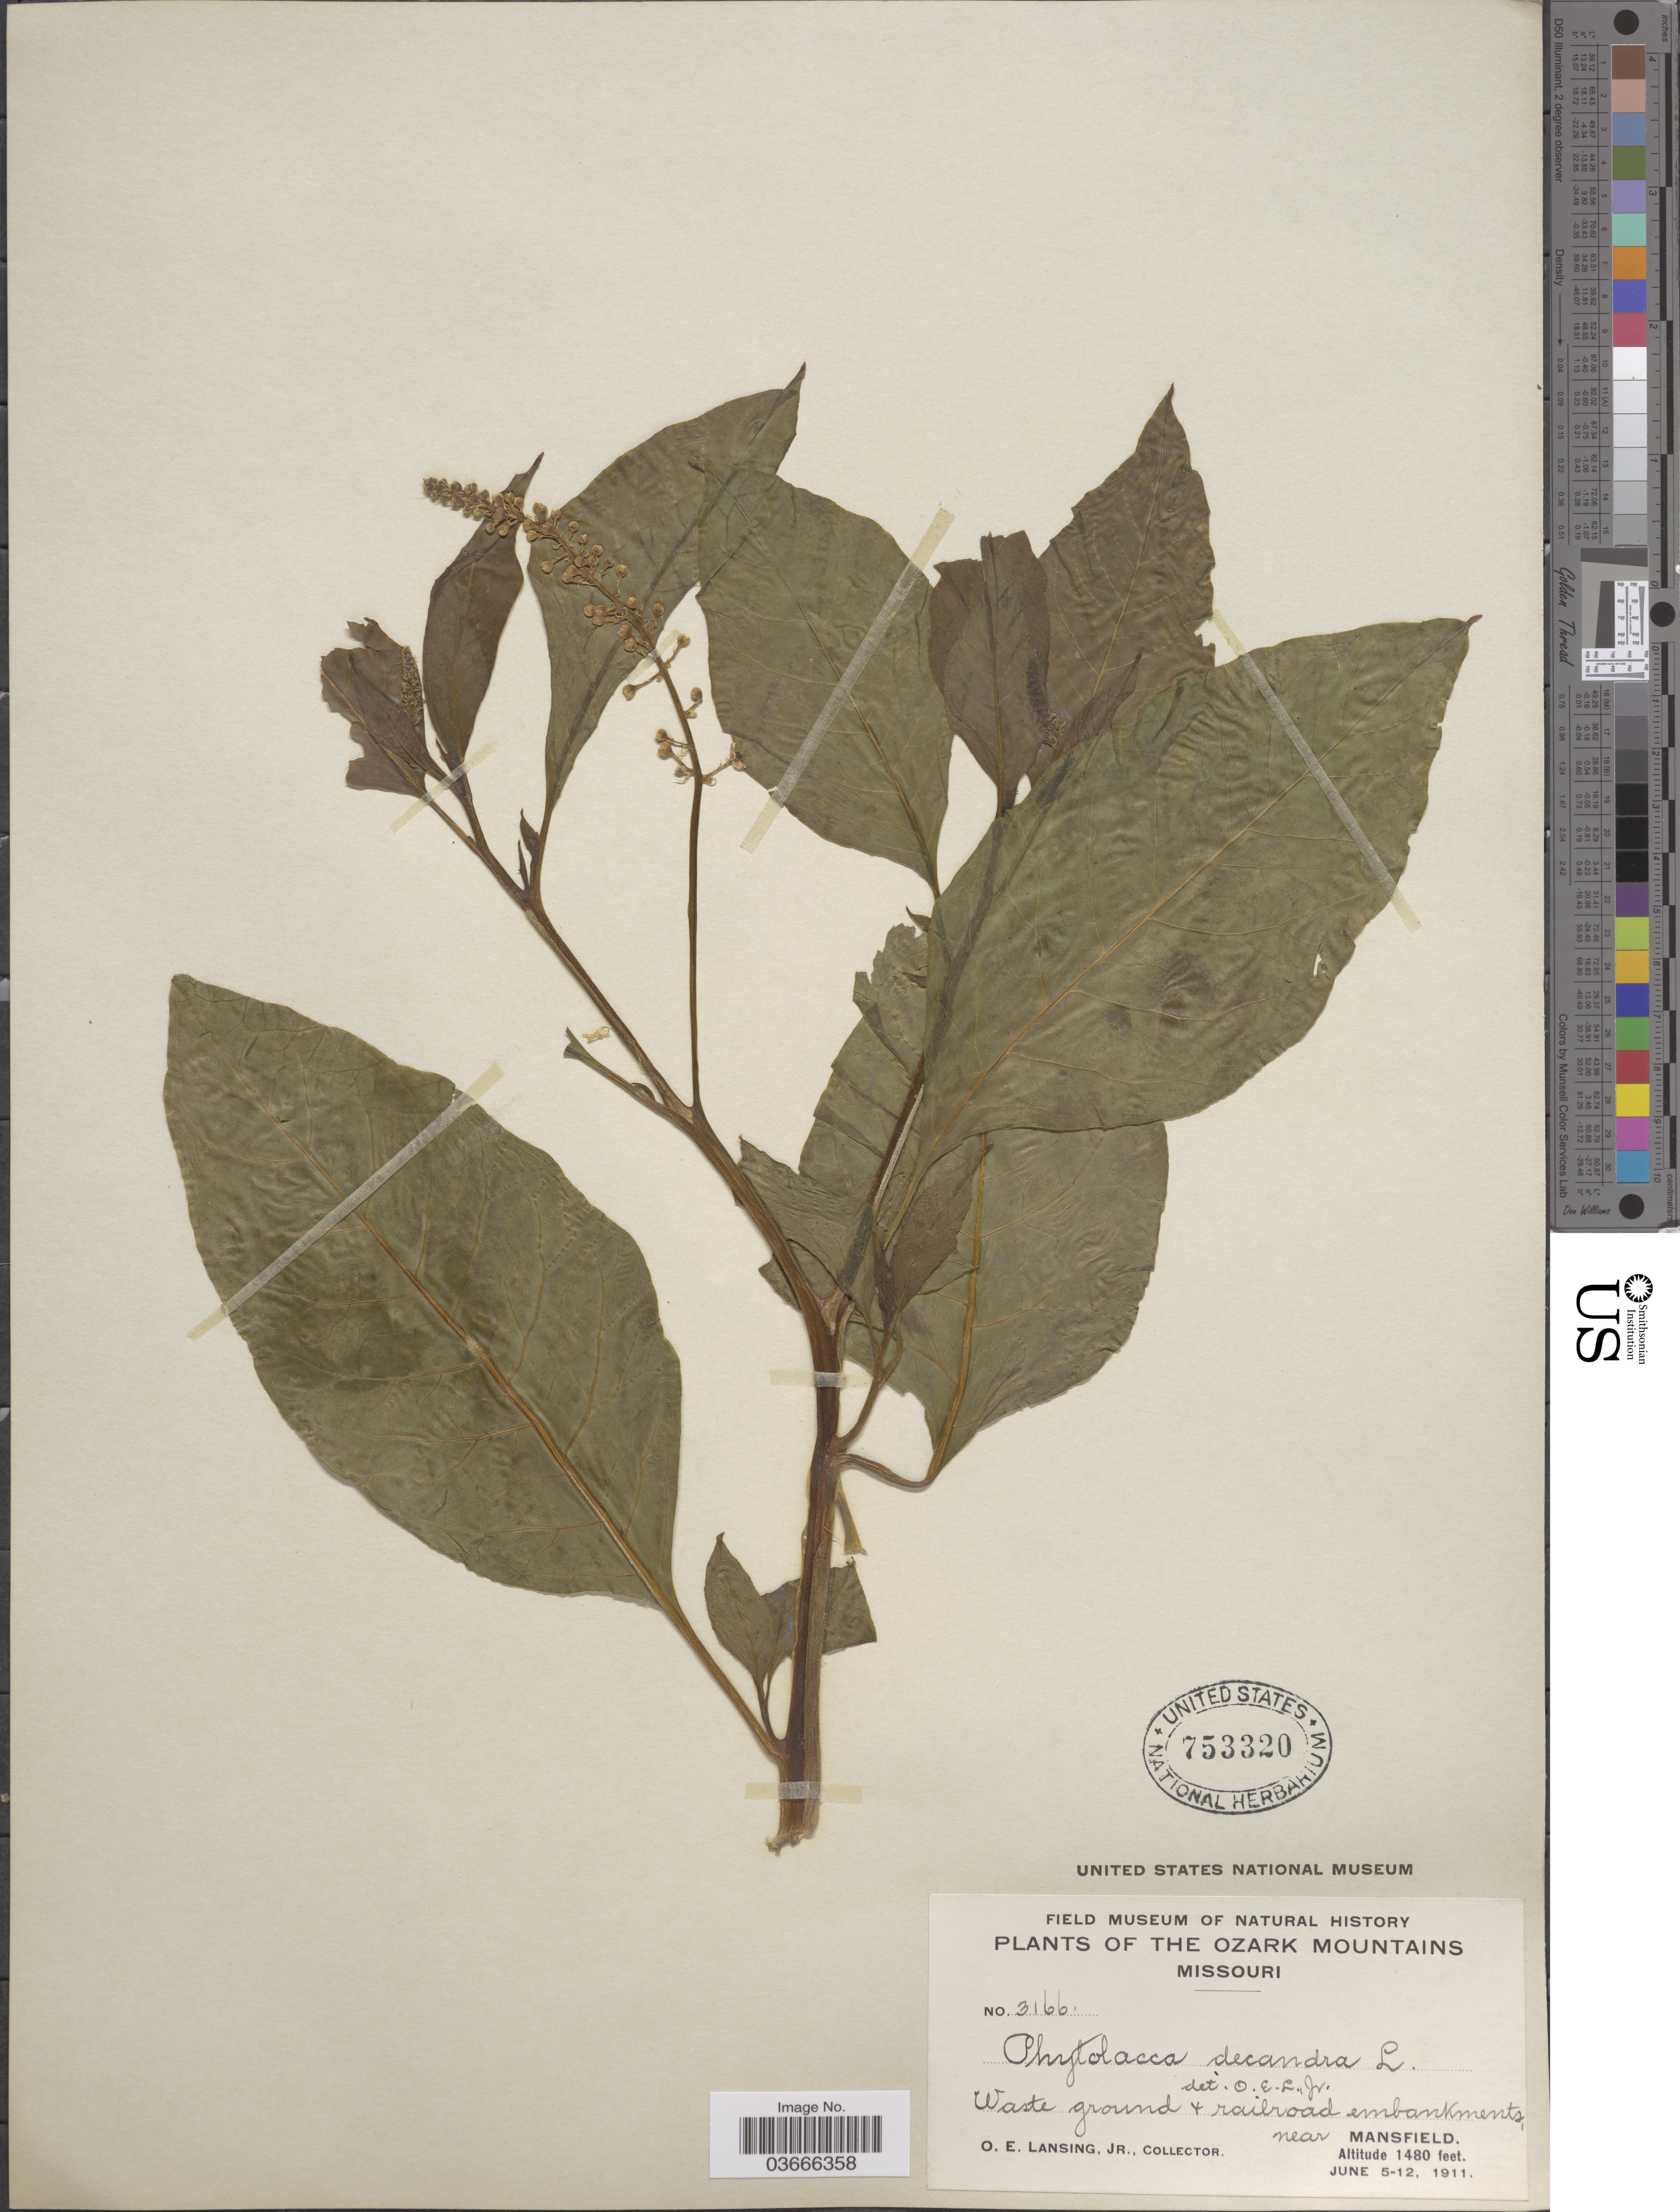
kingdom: Plantae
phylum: Tracheophyta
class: Magnoliopsida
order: Caryophyllales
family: Phytolaccaceae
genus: Phytolacca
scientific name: Phytolacca americana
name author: L.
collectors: O. Lansing Jr.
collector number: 3166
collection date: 1911-06-05/1911-06-12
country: United States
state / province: Missouri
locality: The Ozark Mountains. Near Mansfield.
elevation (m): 451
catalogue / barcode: US 753320